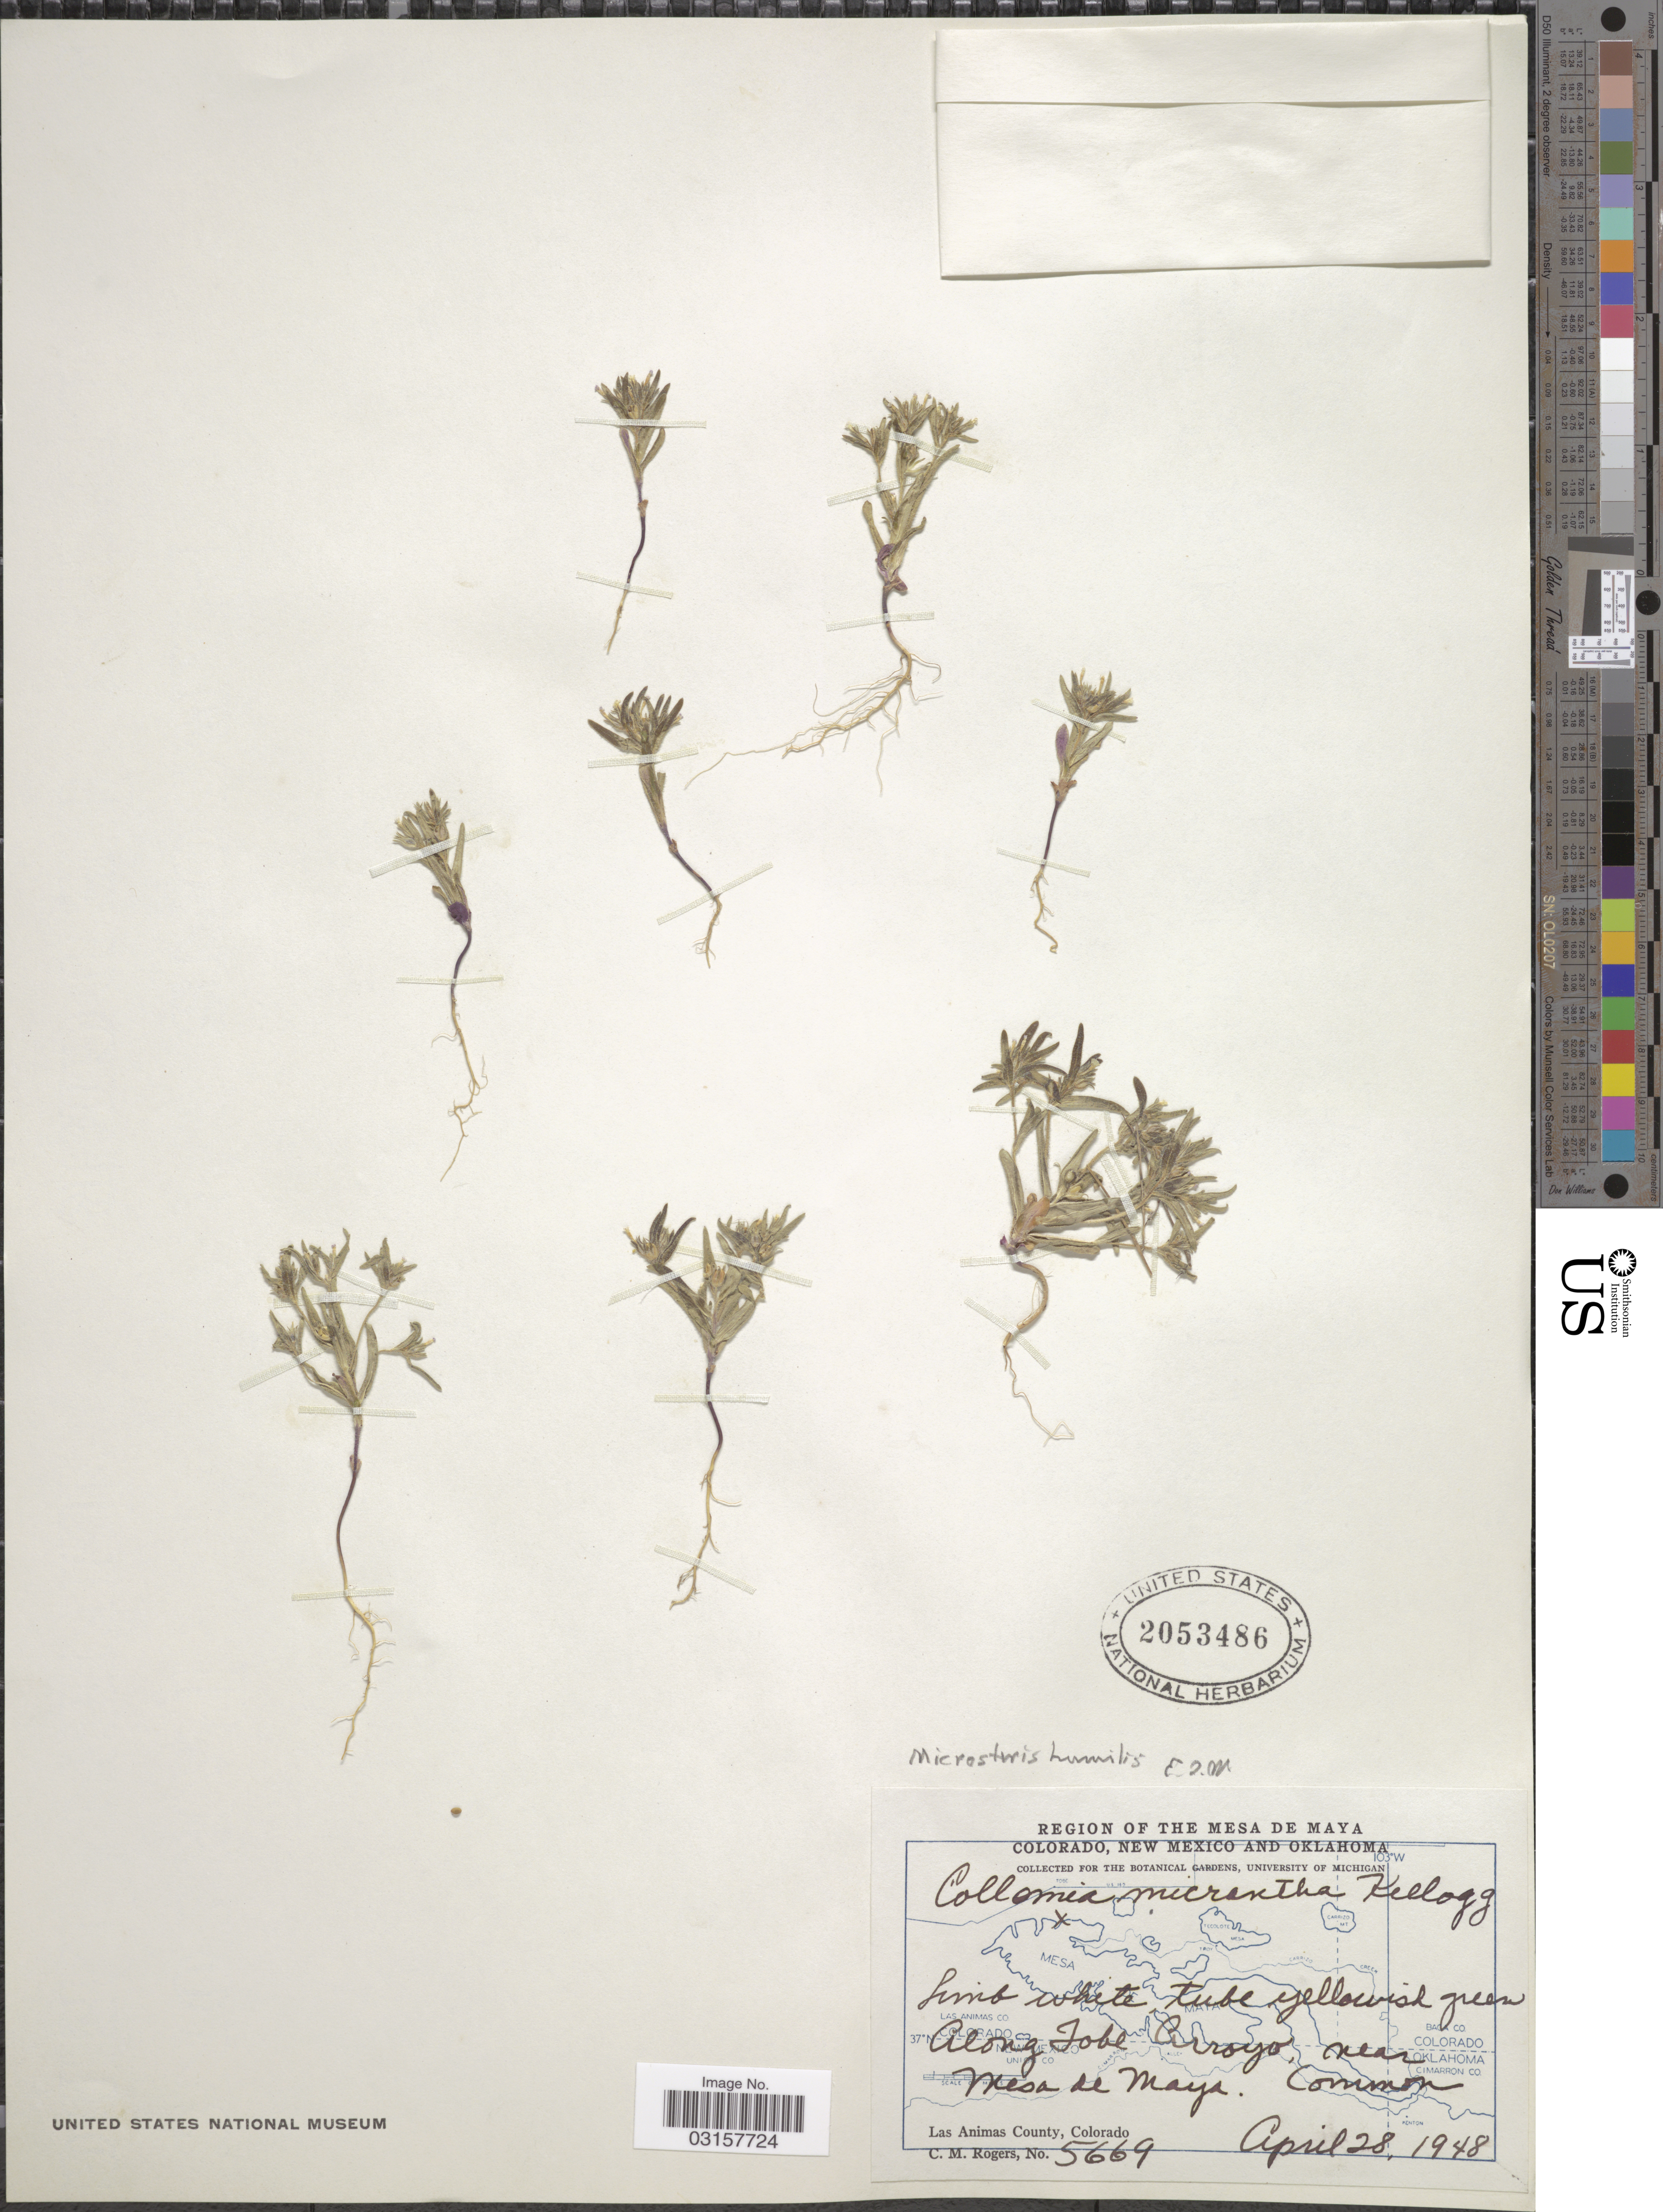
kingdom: Plantae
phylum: Tracheophyta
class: Magnoliopsida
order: Ericales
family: Polemoniaceae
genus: Microsteris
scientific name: Microsteris gracilis var. humilior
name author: (Hook.) Cronquist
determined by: (US) Smithsonian Institution - National Museum of Natural History - Department of Botany (UNITED STATES)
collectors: C. M. Rogers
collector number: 5669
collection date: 1948-04-28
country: United States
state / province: Colorado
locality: The Mesa de Maya. Along Tobe Arroyo, near Mesa de Maya. Las Animas County.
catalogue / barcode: US 2053486